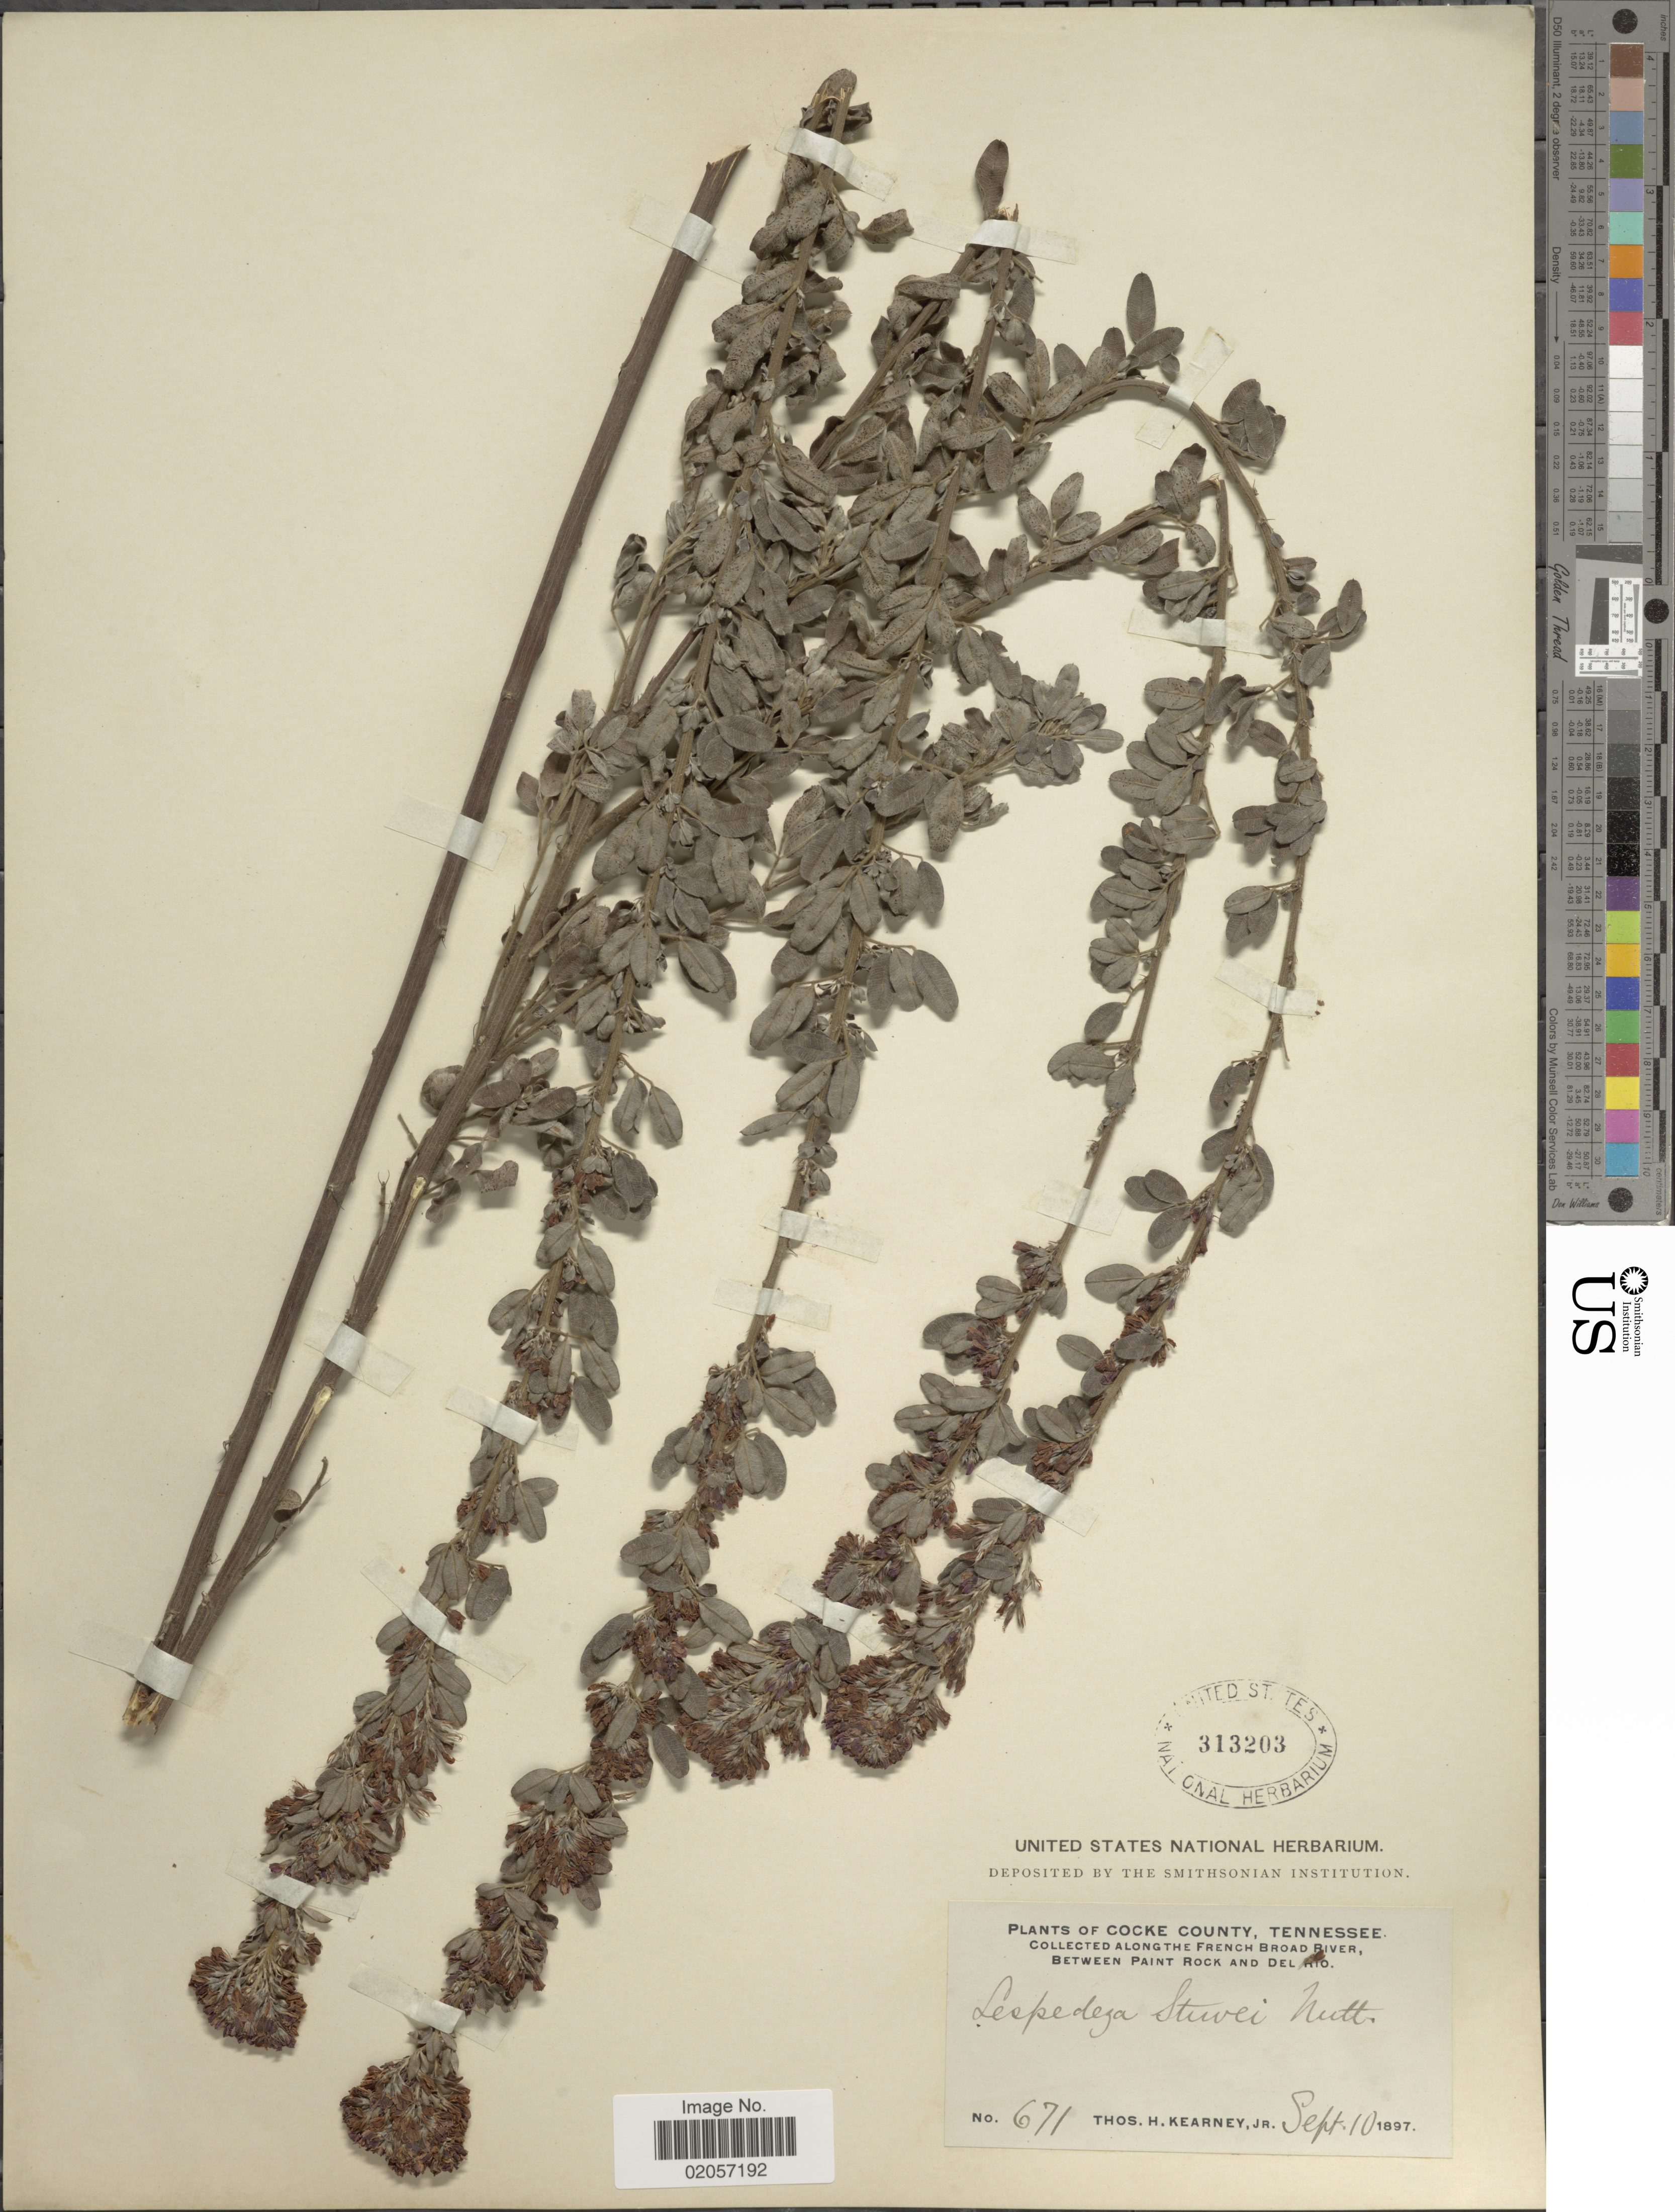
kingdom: Plantae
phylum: Tracheophyta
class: Magnoliopsida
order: Fabales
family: Fabaceae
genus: Lespedeza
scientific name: Lespedeza stuevei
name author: Nutt.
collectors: T. H. Kearney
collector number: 671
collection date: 1897-09-10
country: United States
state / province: Tennessee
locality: Cocke County , Tennessee, Along the French Broad River Between Paint Rock and Del Rio.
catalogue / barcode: US 313203